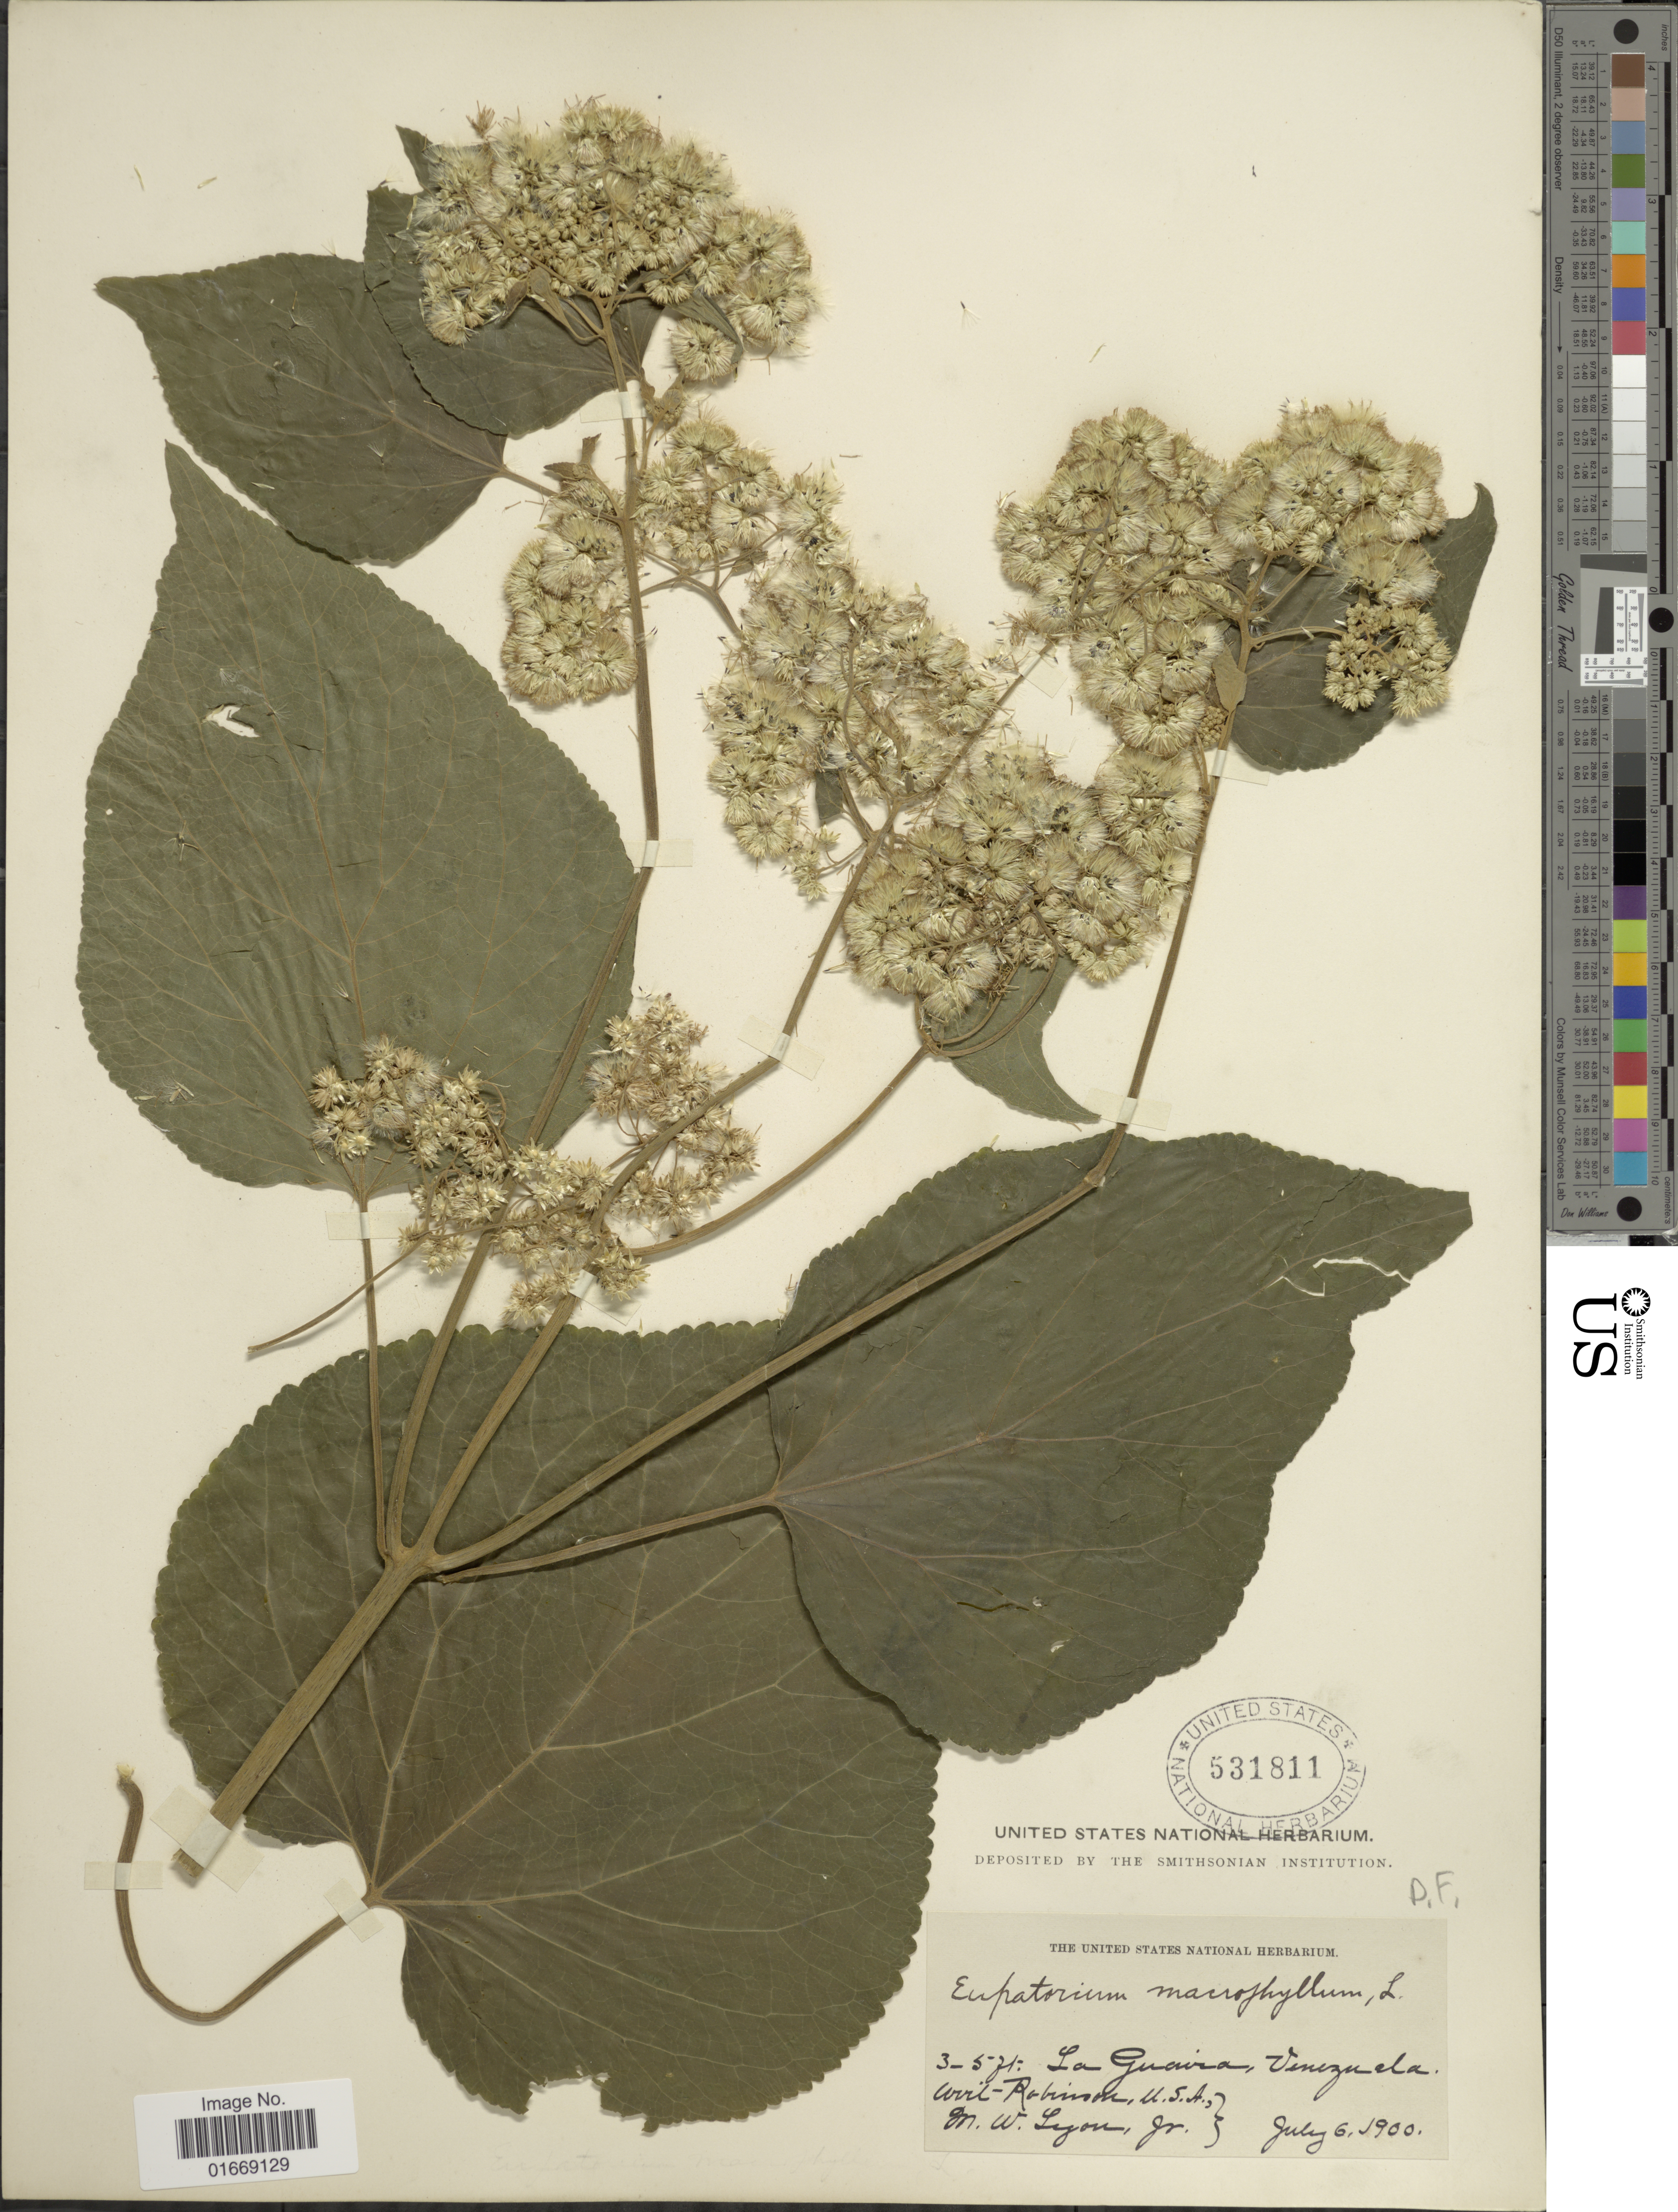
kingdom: Plantae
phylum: Tracheophyta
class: Magnoliopsida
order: Asterales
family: Asteraceae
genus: Hebeclinium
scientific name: Hebeclinium macrophyllum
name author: (L.) DC.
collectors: M. W. Lyon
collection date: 1900-07-06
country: Venezuela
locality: La Guavia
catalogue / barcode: US 531811